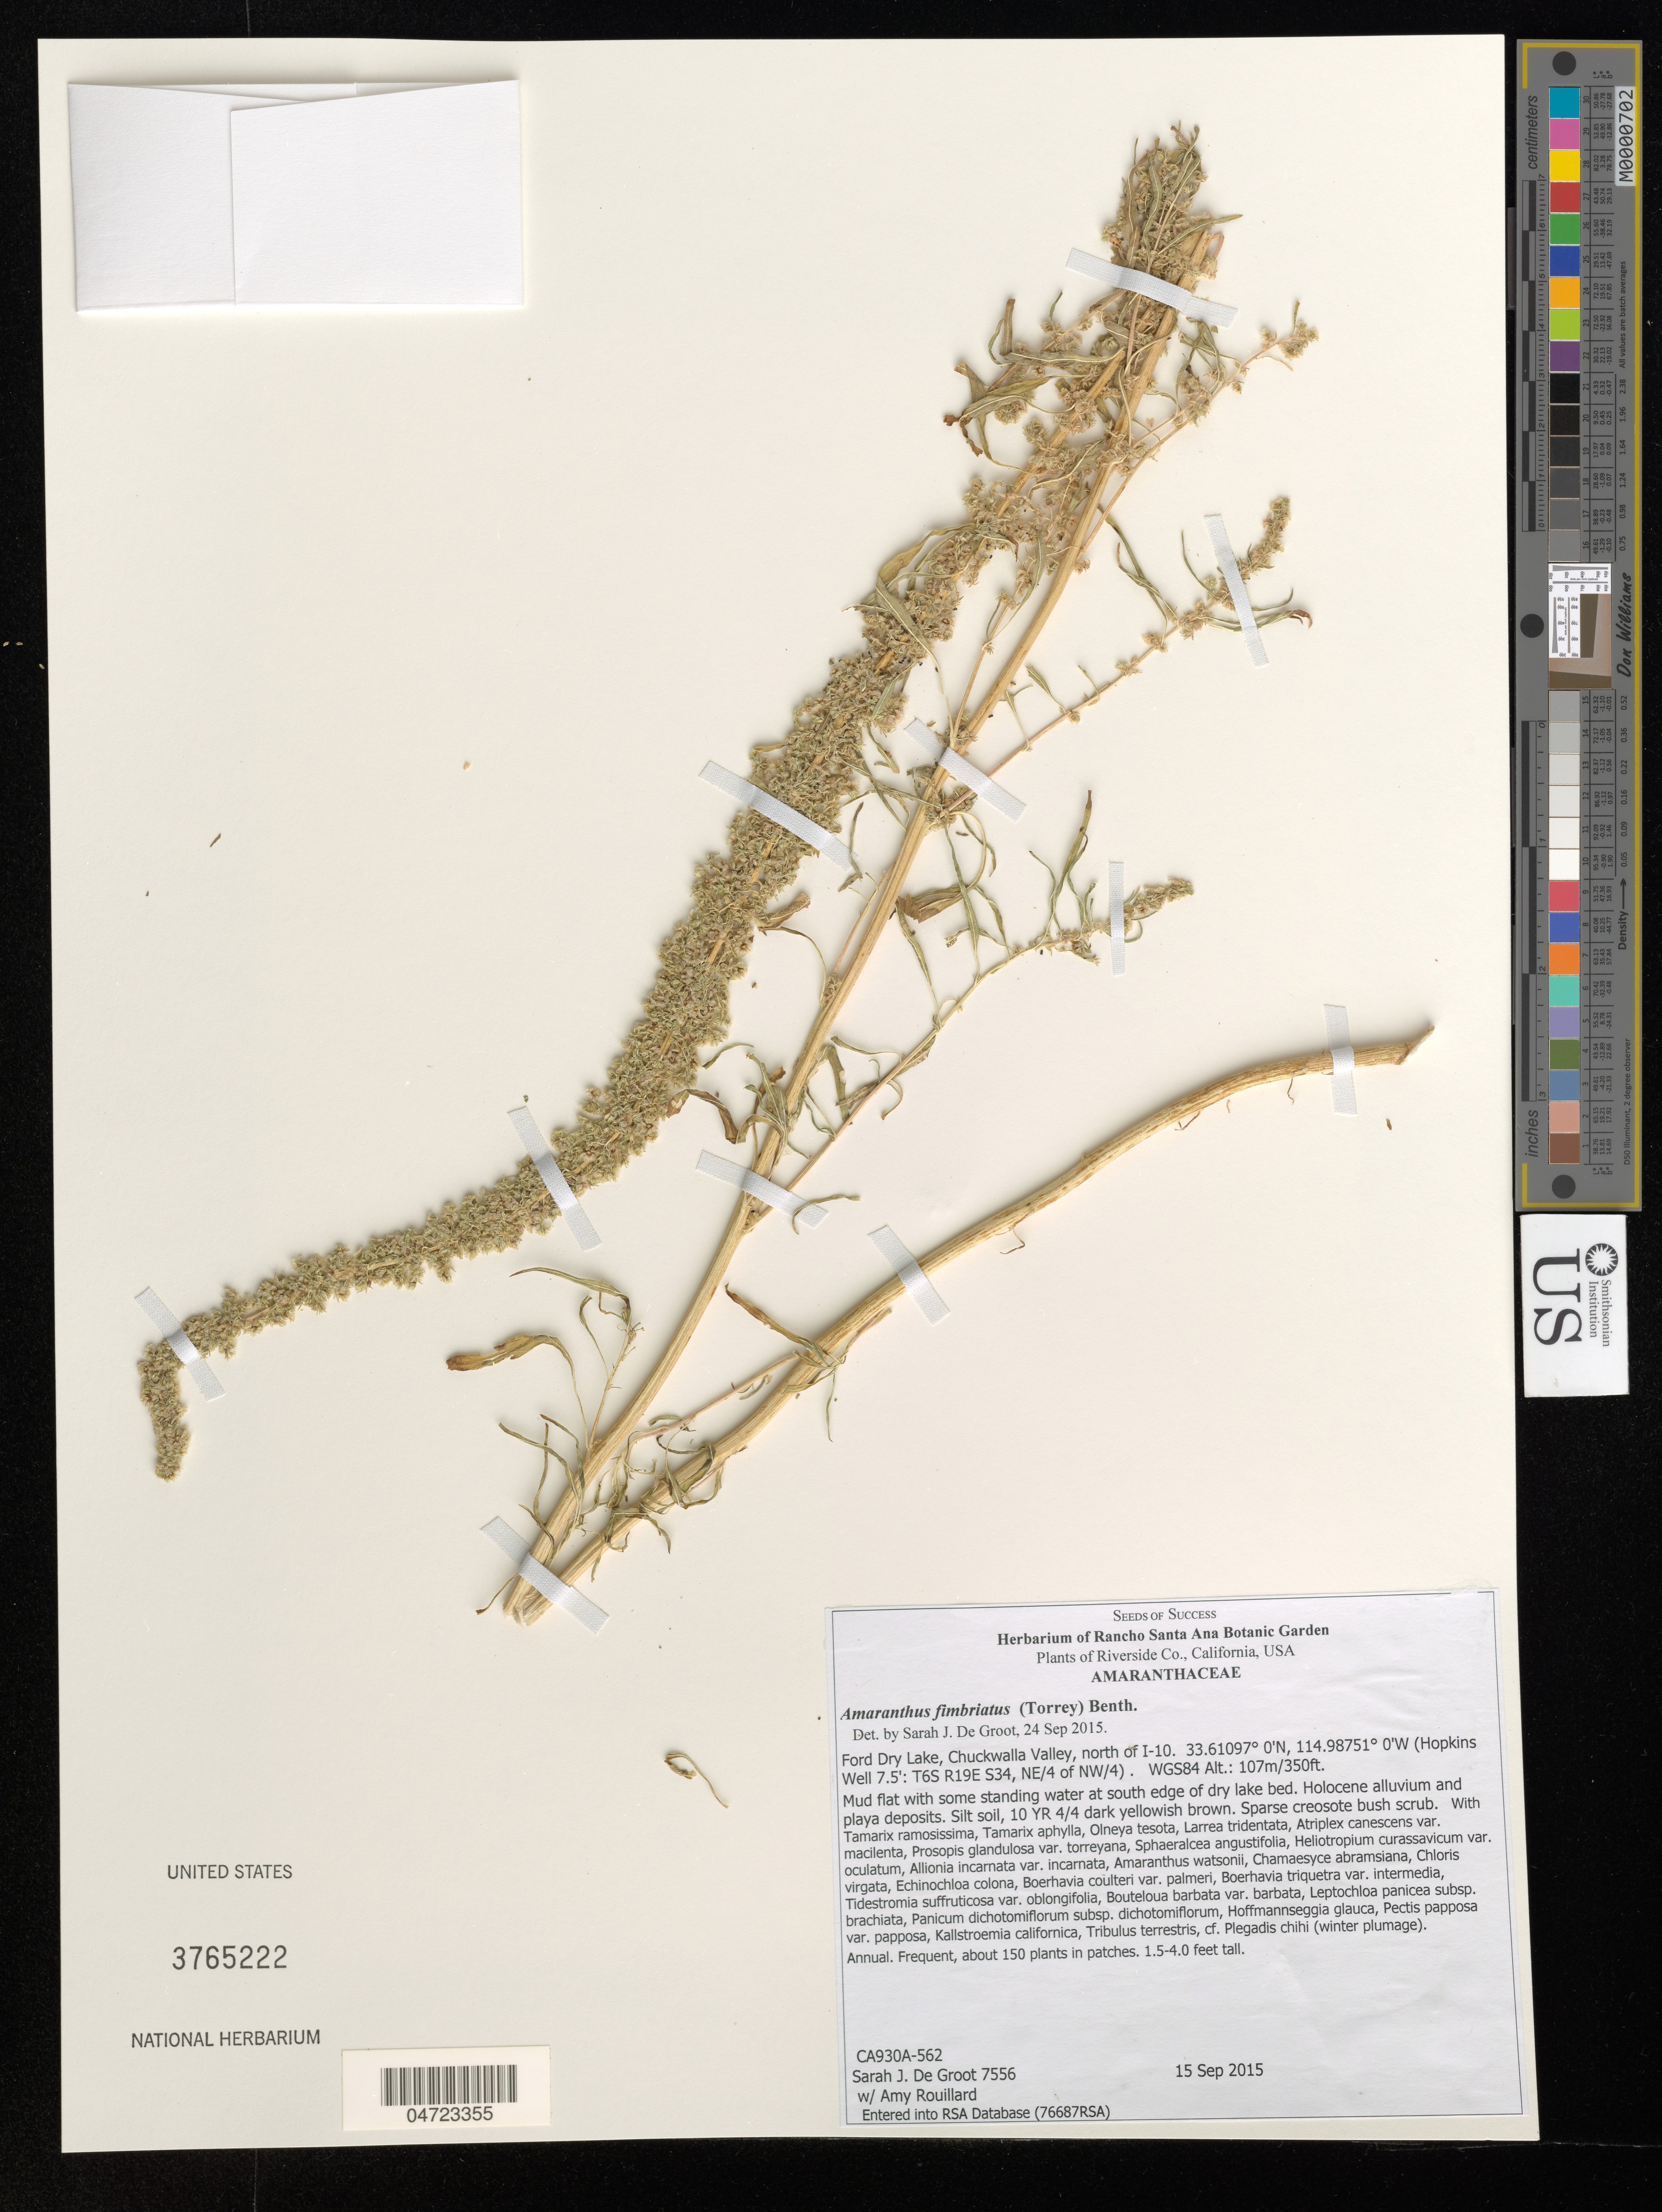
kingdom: Plantae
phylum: Tracheophyta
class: Magnoliopsida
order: Caryophyllales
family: Amaranthaceae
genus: Amaranthus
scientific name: Amaranthus fimbriatus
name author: (Torr.) Benth. ex S. Watson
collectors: S. De Groot & A. Rouillard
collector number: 7556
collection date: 2015-09-15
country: United States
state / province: California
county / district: Riverside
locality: Riverside Co. Ford Dry Lake, Chuckwalla Valley, north of I-10. (Hopkins Well 7.5': T6S R19E S34, NE/4 of NW/4).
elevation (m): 107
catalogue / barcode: US 3765222